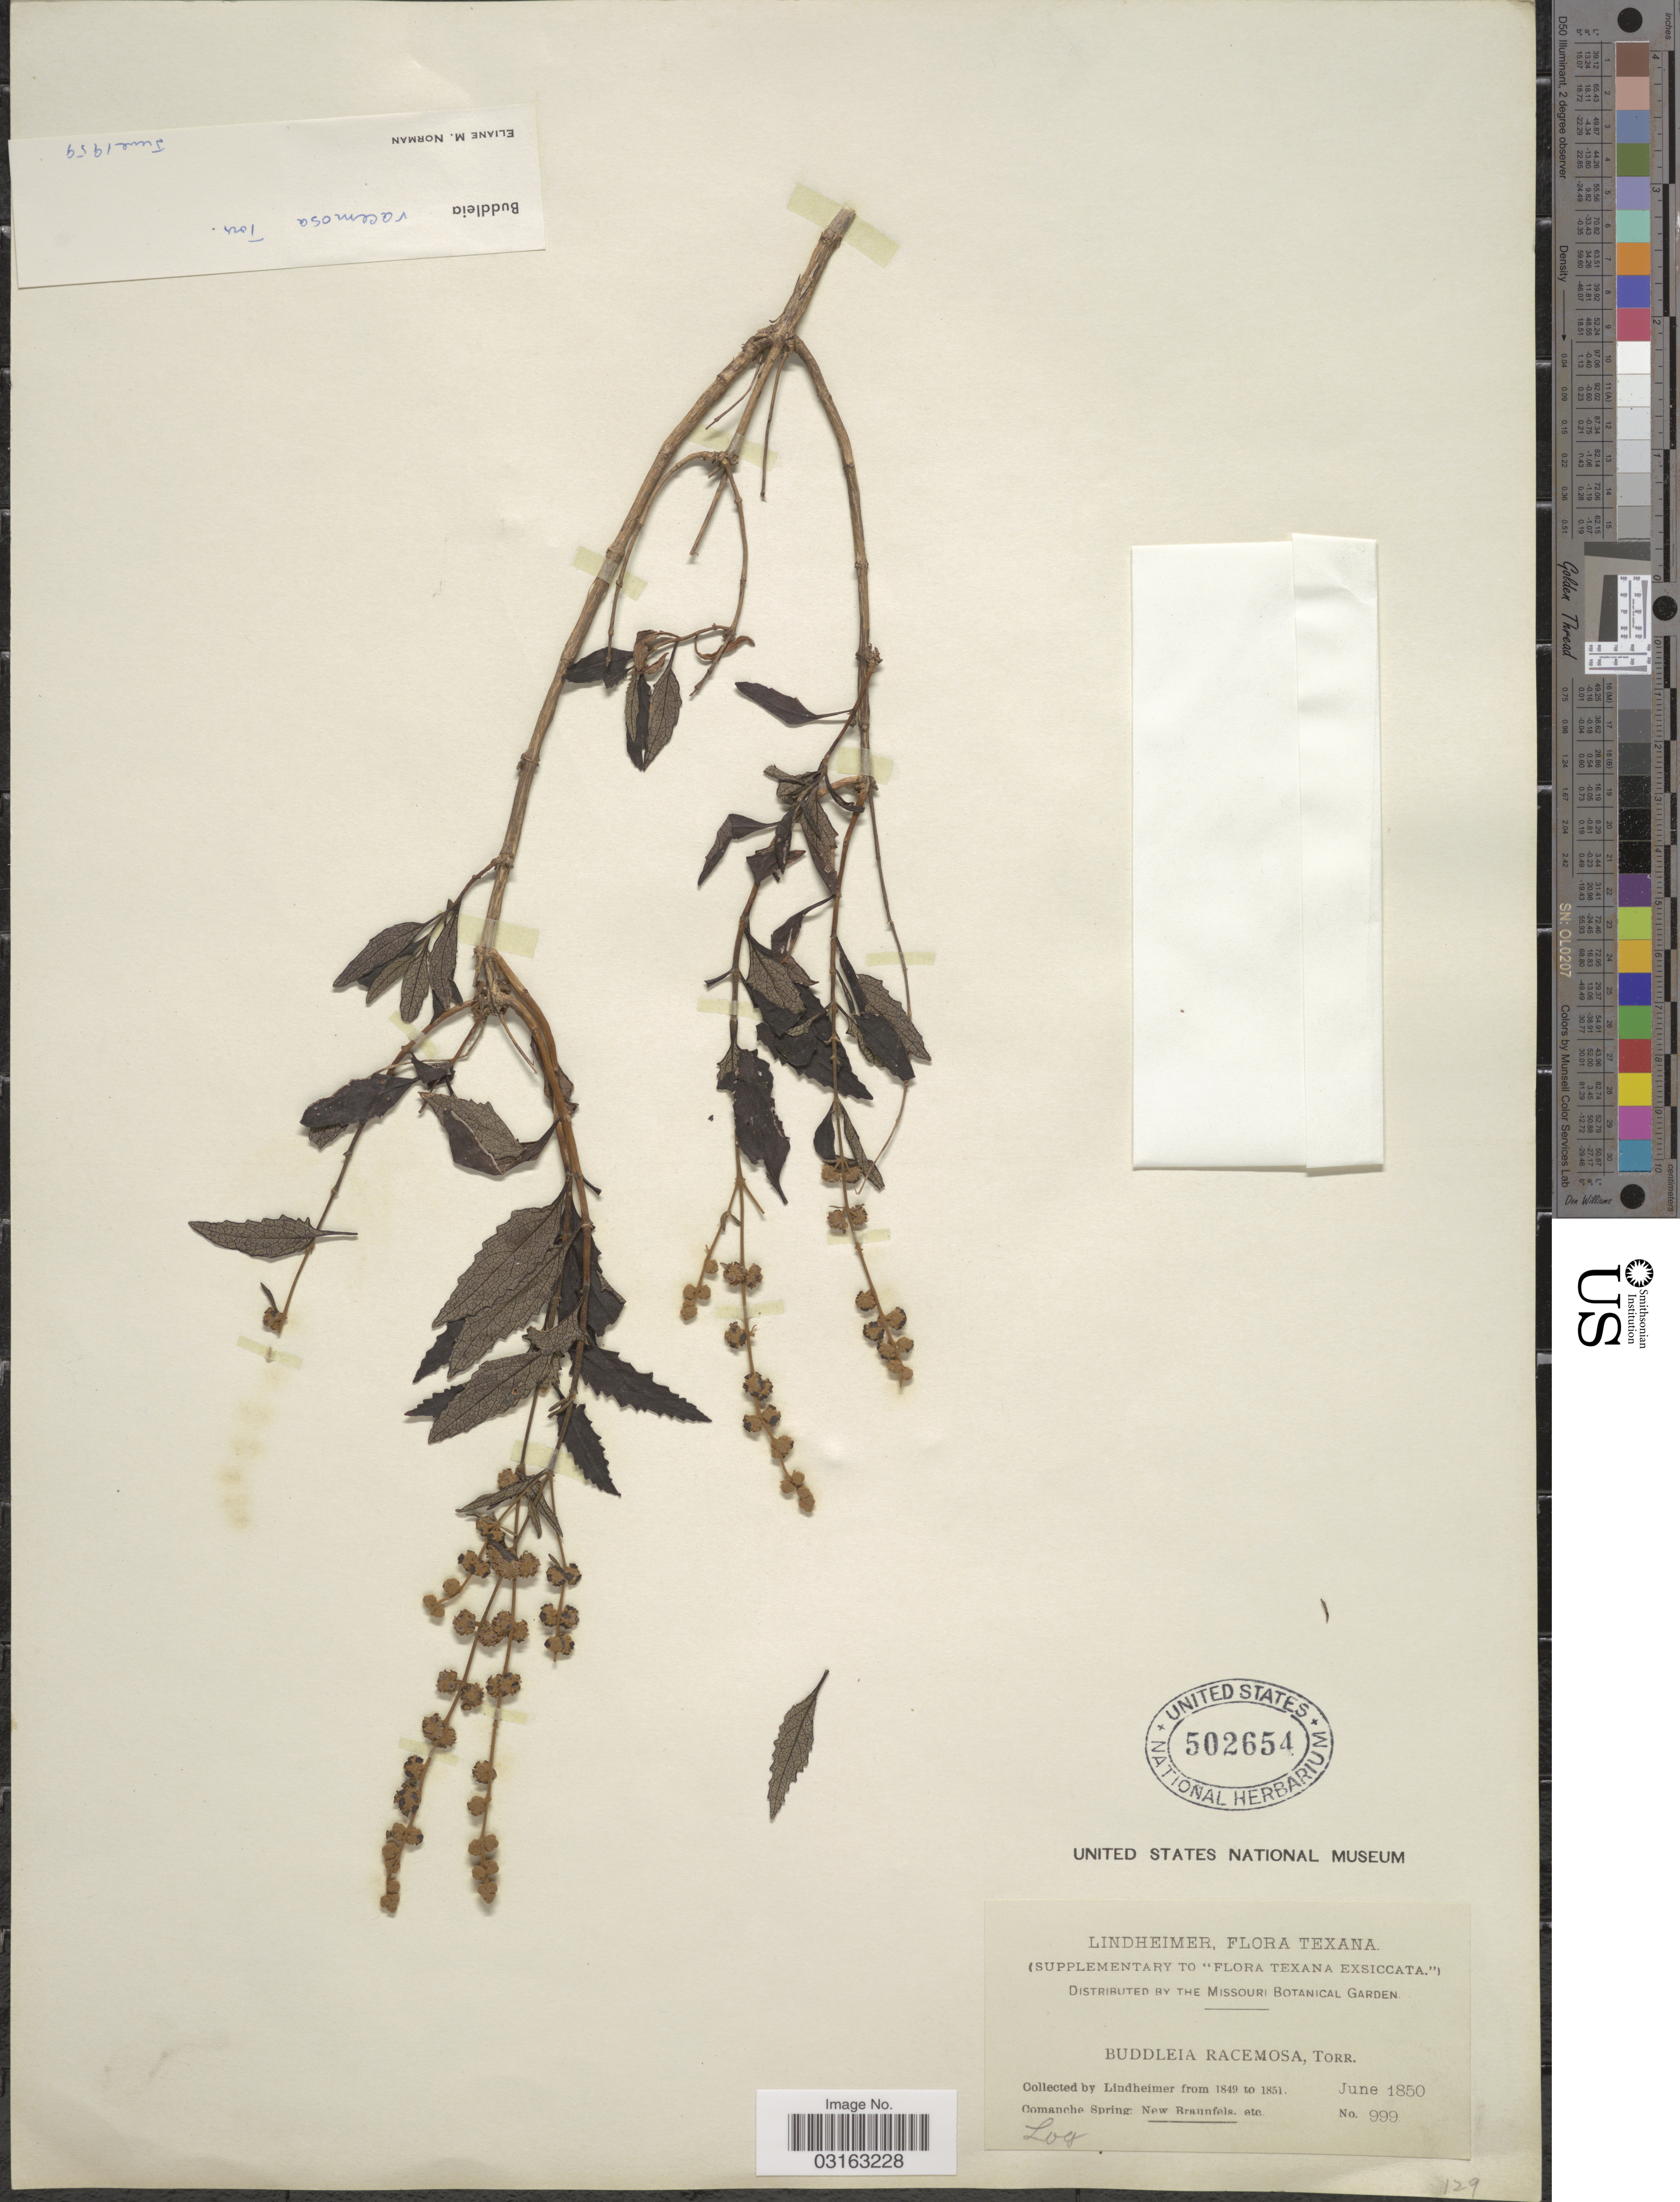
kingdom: Plantae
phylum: Tracheophyta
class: Magnoliopsida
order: Lamiales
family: Scrophulariaceae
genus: Buddleja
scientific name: Buddleja racemosa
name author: Torr.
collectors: -. Lindheimer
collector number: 999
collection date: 1850-06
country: United States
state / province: Texas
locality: Comanche Spring: New Braunfels. etc. Log [unsure placement].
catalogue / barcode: US 502654